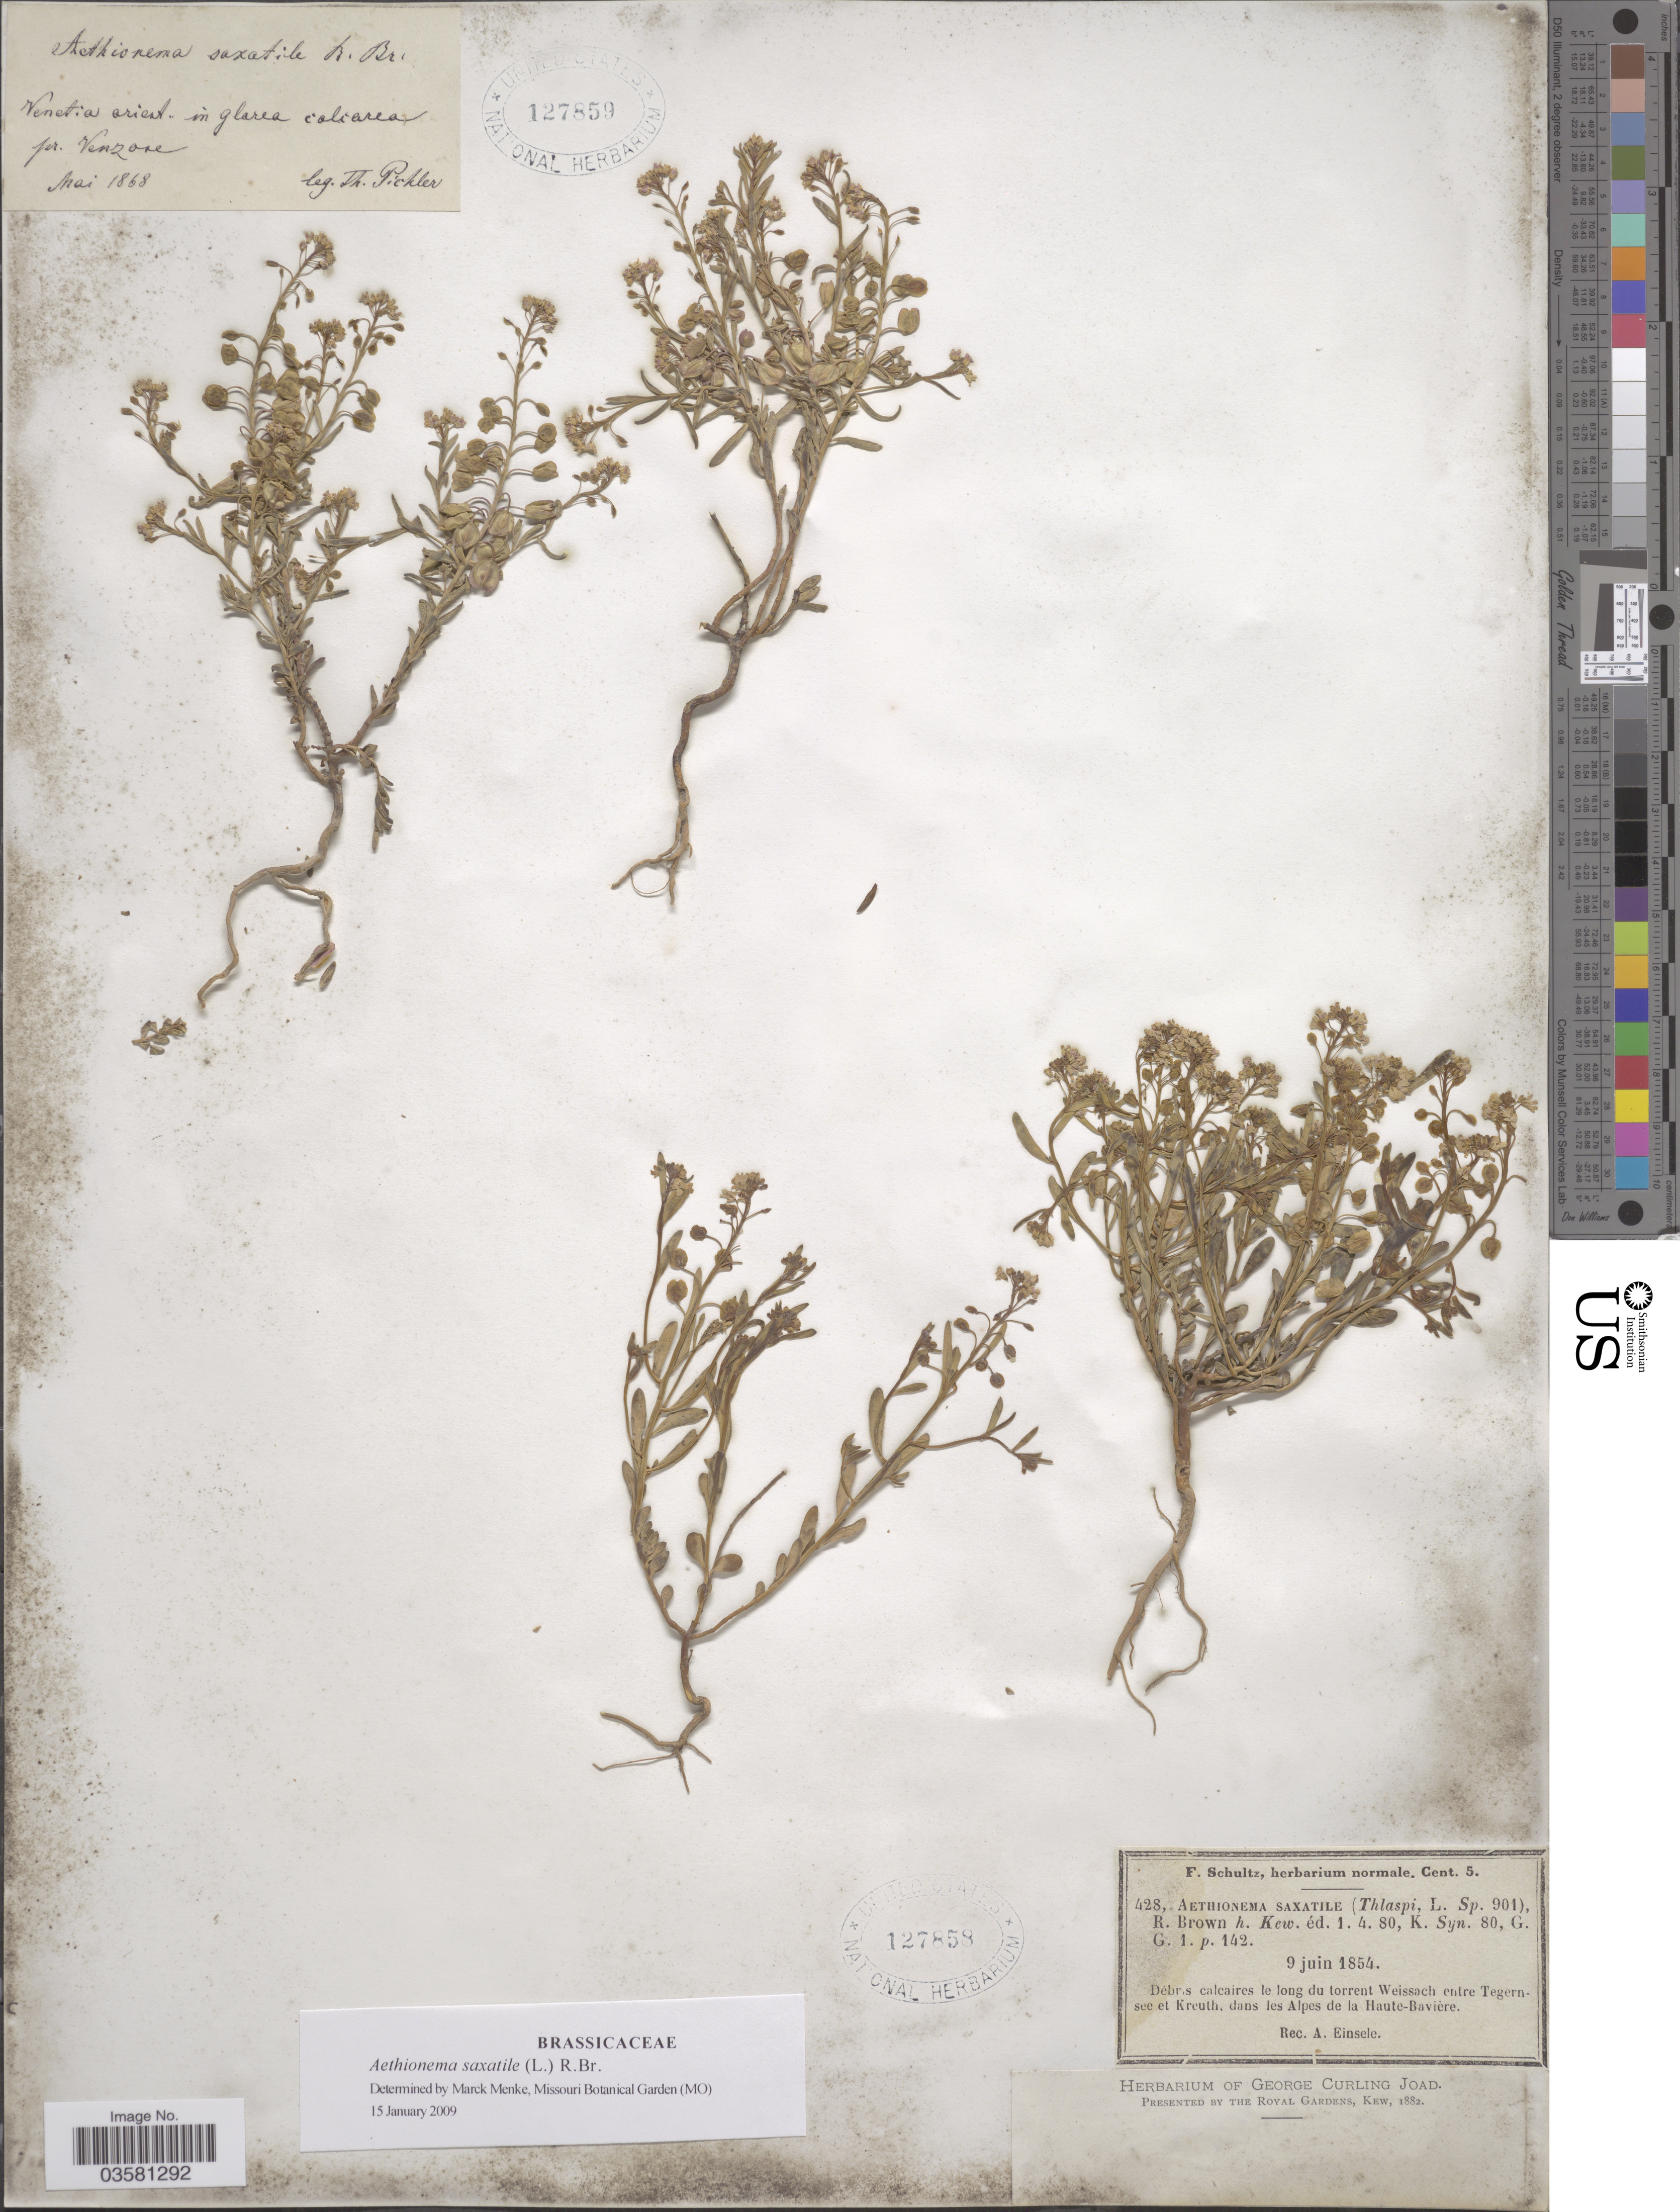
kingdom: Plantae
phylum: Tracheophyta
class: Magnoliopsida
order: Brassicales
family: Brassicaceae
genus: Aethionema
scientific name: Aethionema saxatile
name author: (L.) W.T. Aiton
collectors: T. Pichler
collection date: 1868-05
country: Italy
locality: Venetia orient. in glarea calcarea pr. Venzone.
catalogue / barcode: US 127859-2